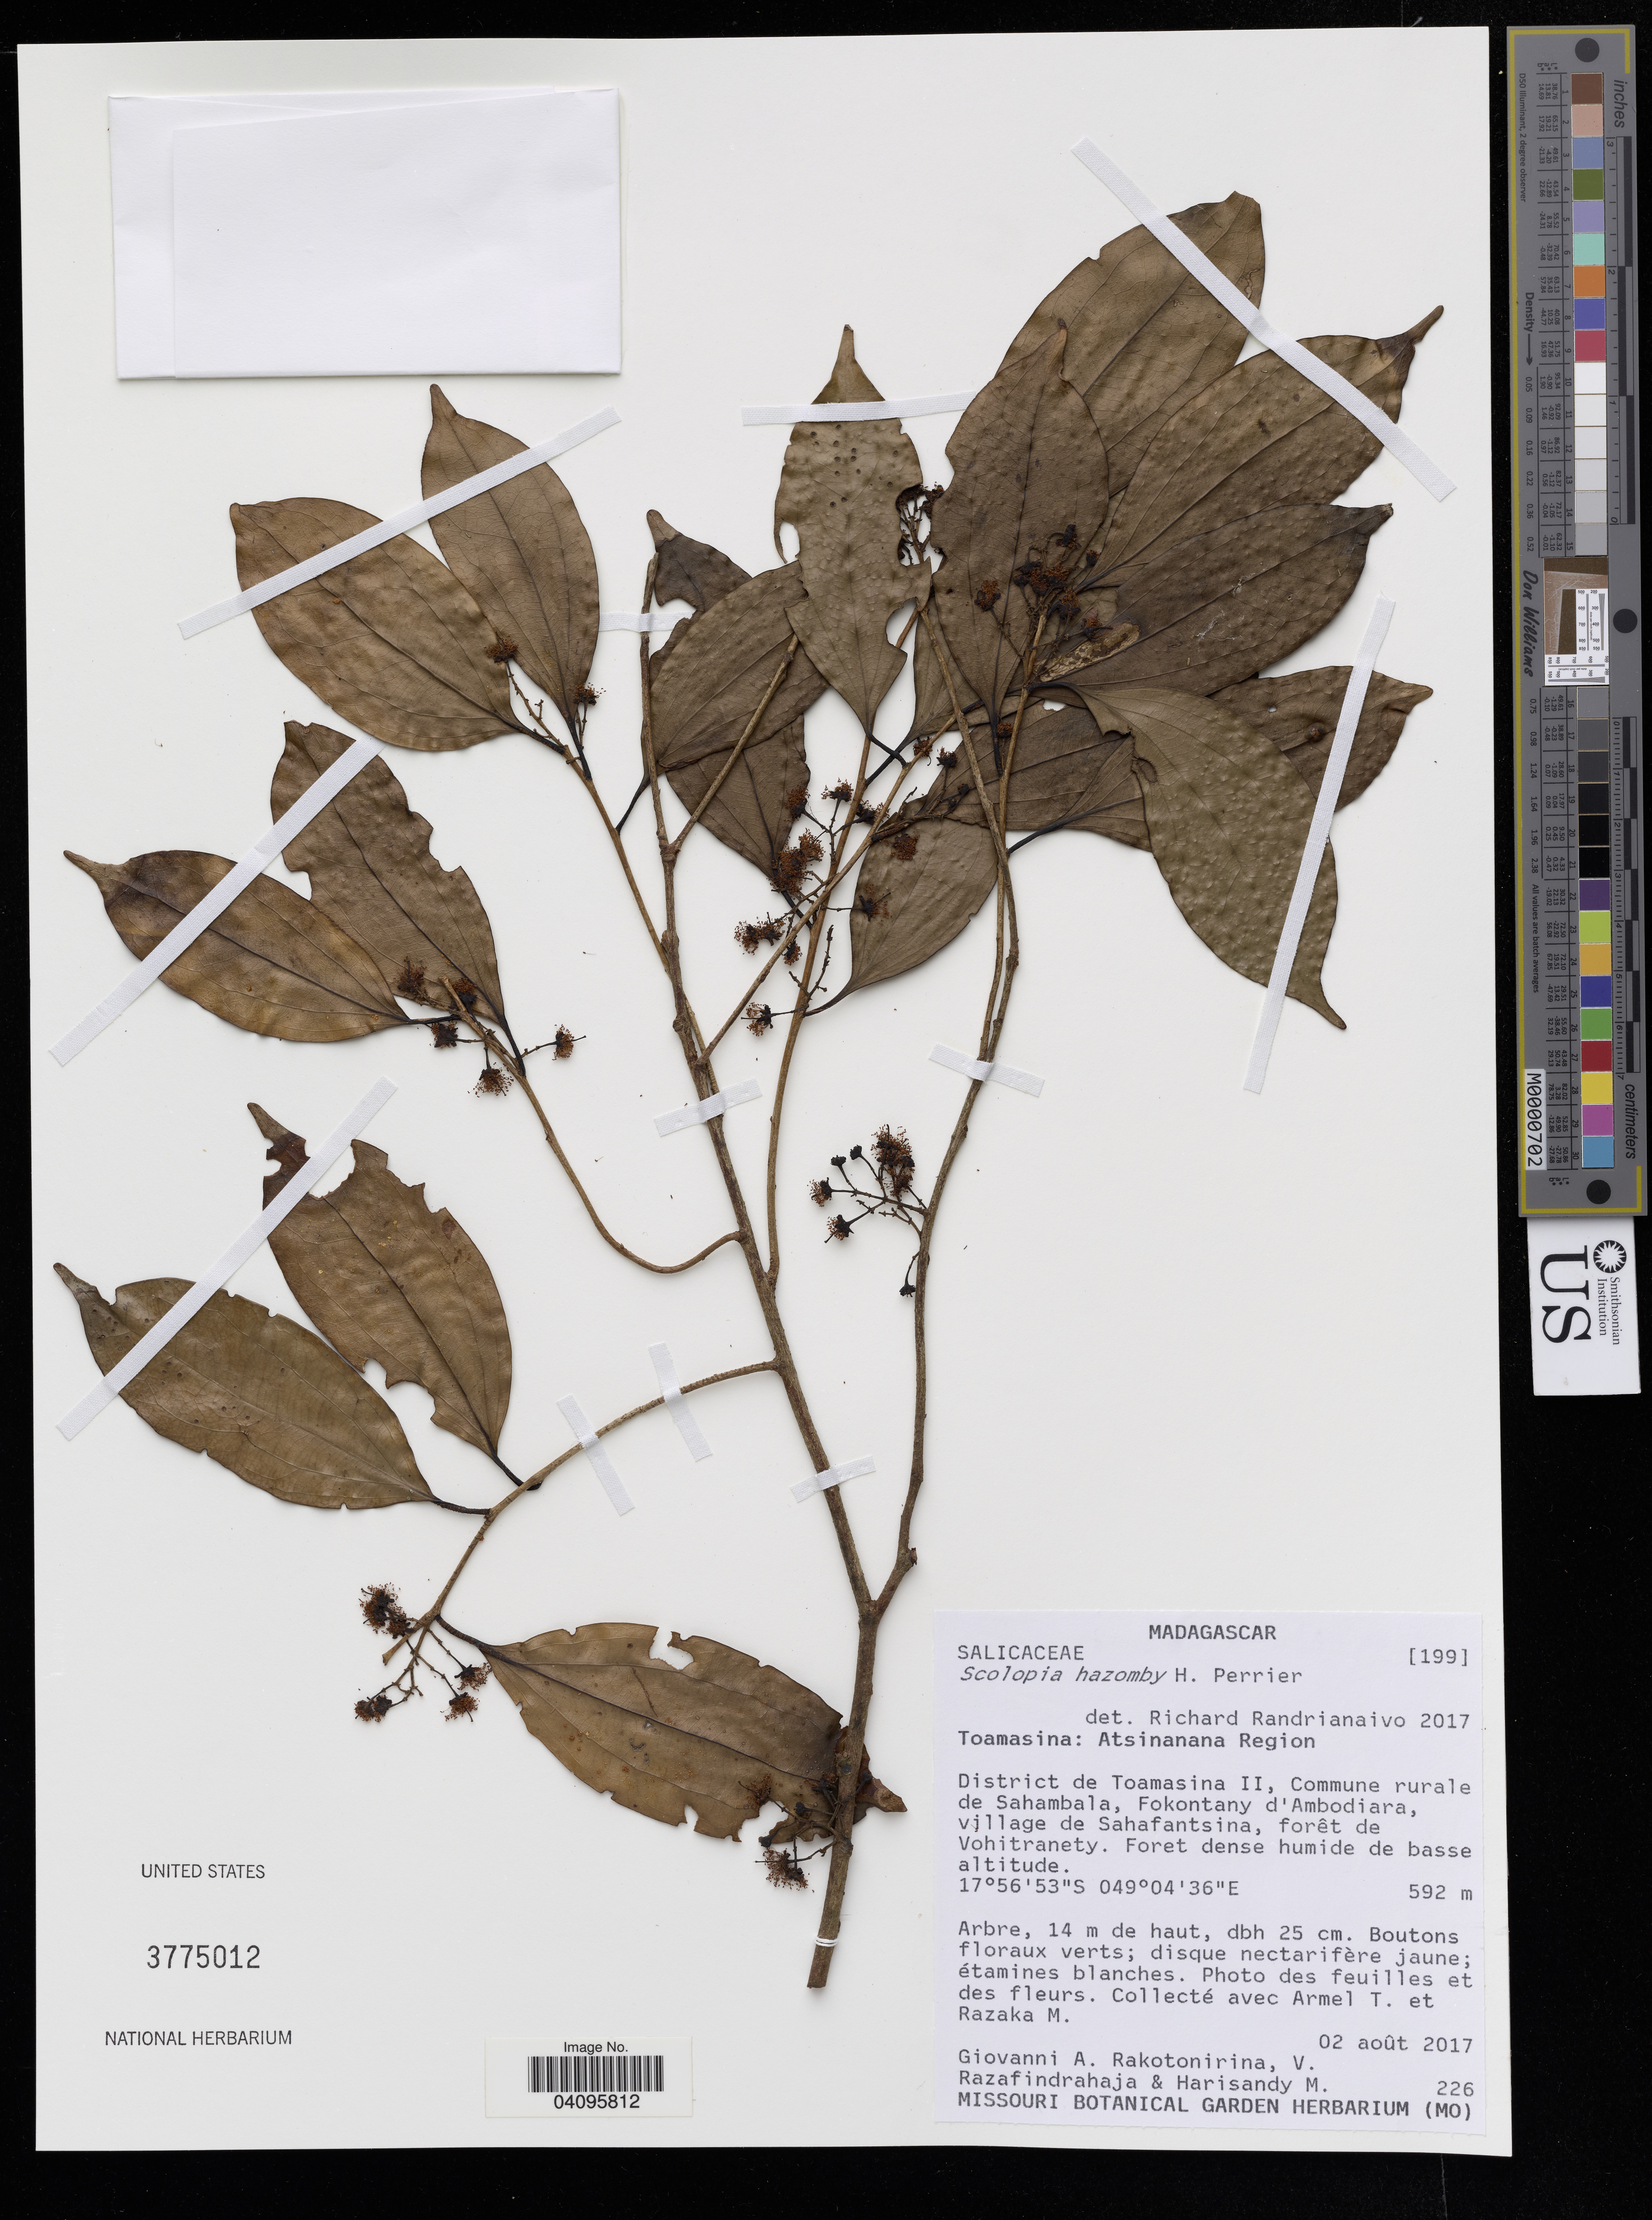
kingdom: Plantae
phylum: Tracheophyta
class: Magnoliopsida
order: Malpighiales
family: Salicaceae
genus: Scolopia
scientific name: Scolopia hazomby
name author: H. Perrier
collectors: G. Rakotonirina, V. Razafindrahaja & M. Harisandy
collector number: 226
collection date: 2017-08-02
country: Madagascar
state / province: Toamasina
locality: Atsinanana Region. District de Toamasina II, Commune rurale de Sahambala, Fokontany d'Ambodiara, vjllage de Sahafantsina, forêt de Vohitranety.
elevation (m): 592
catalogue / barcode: US 3775012